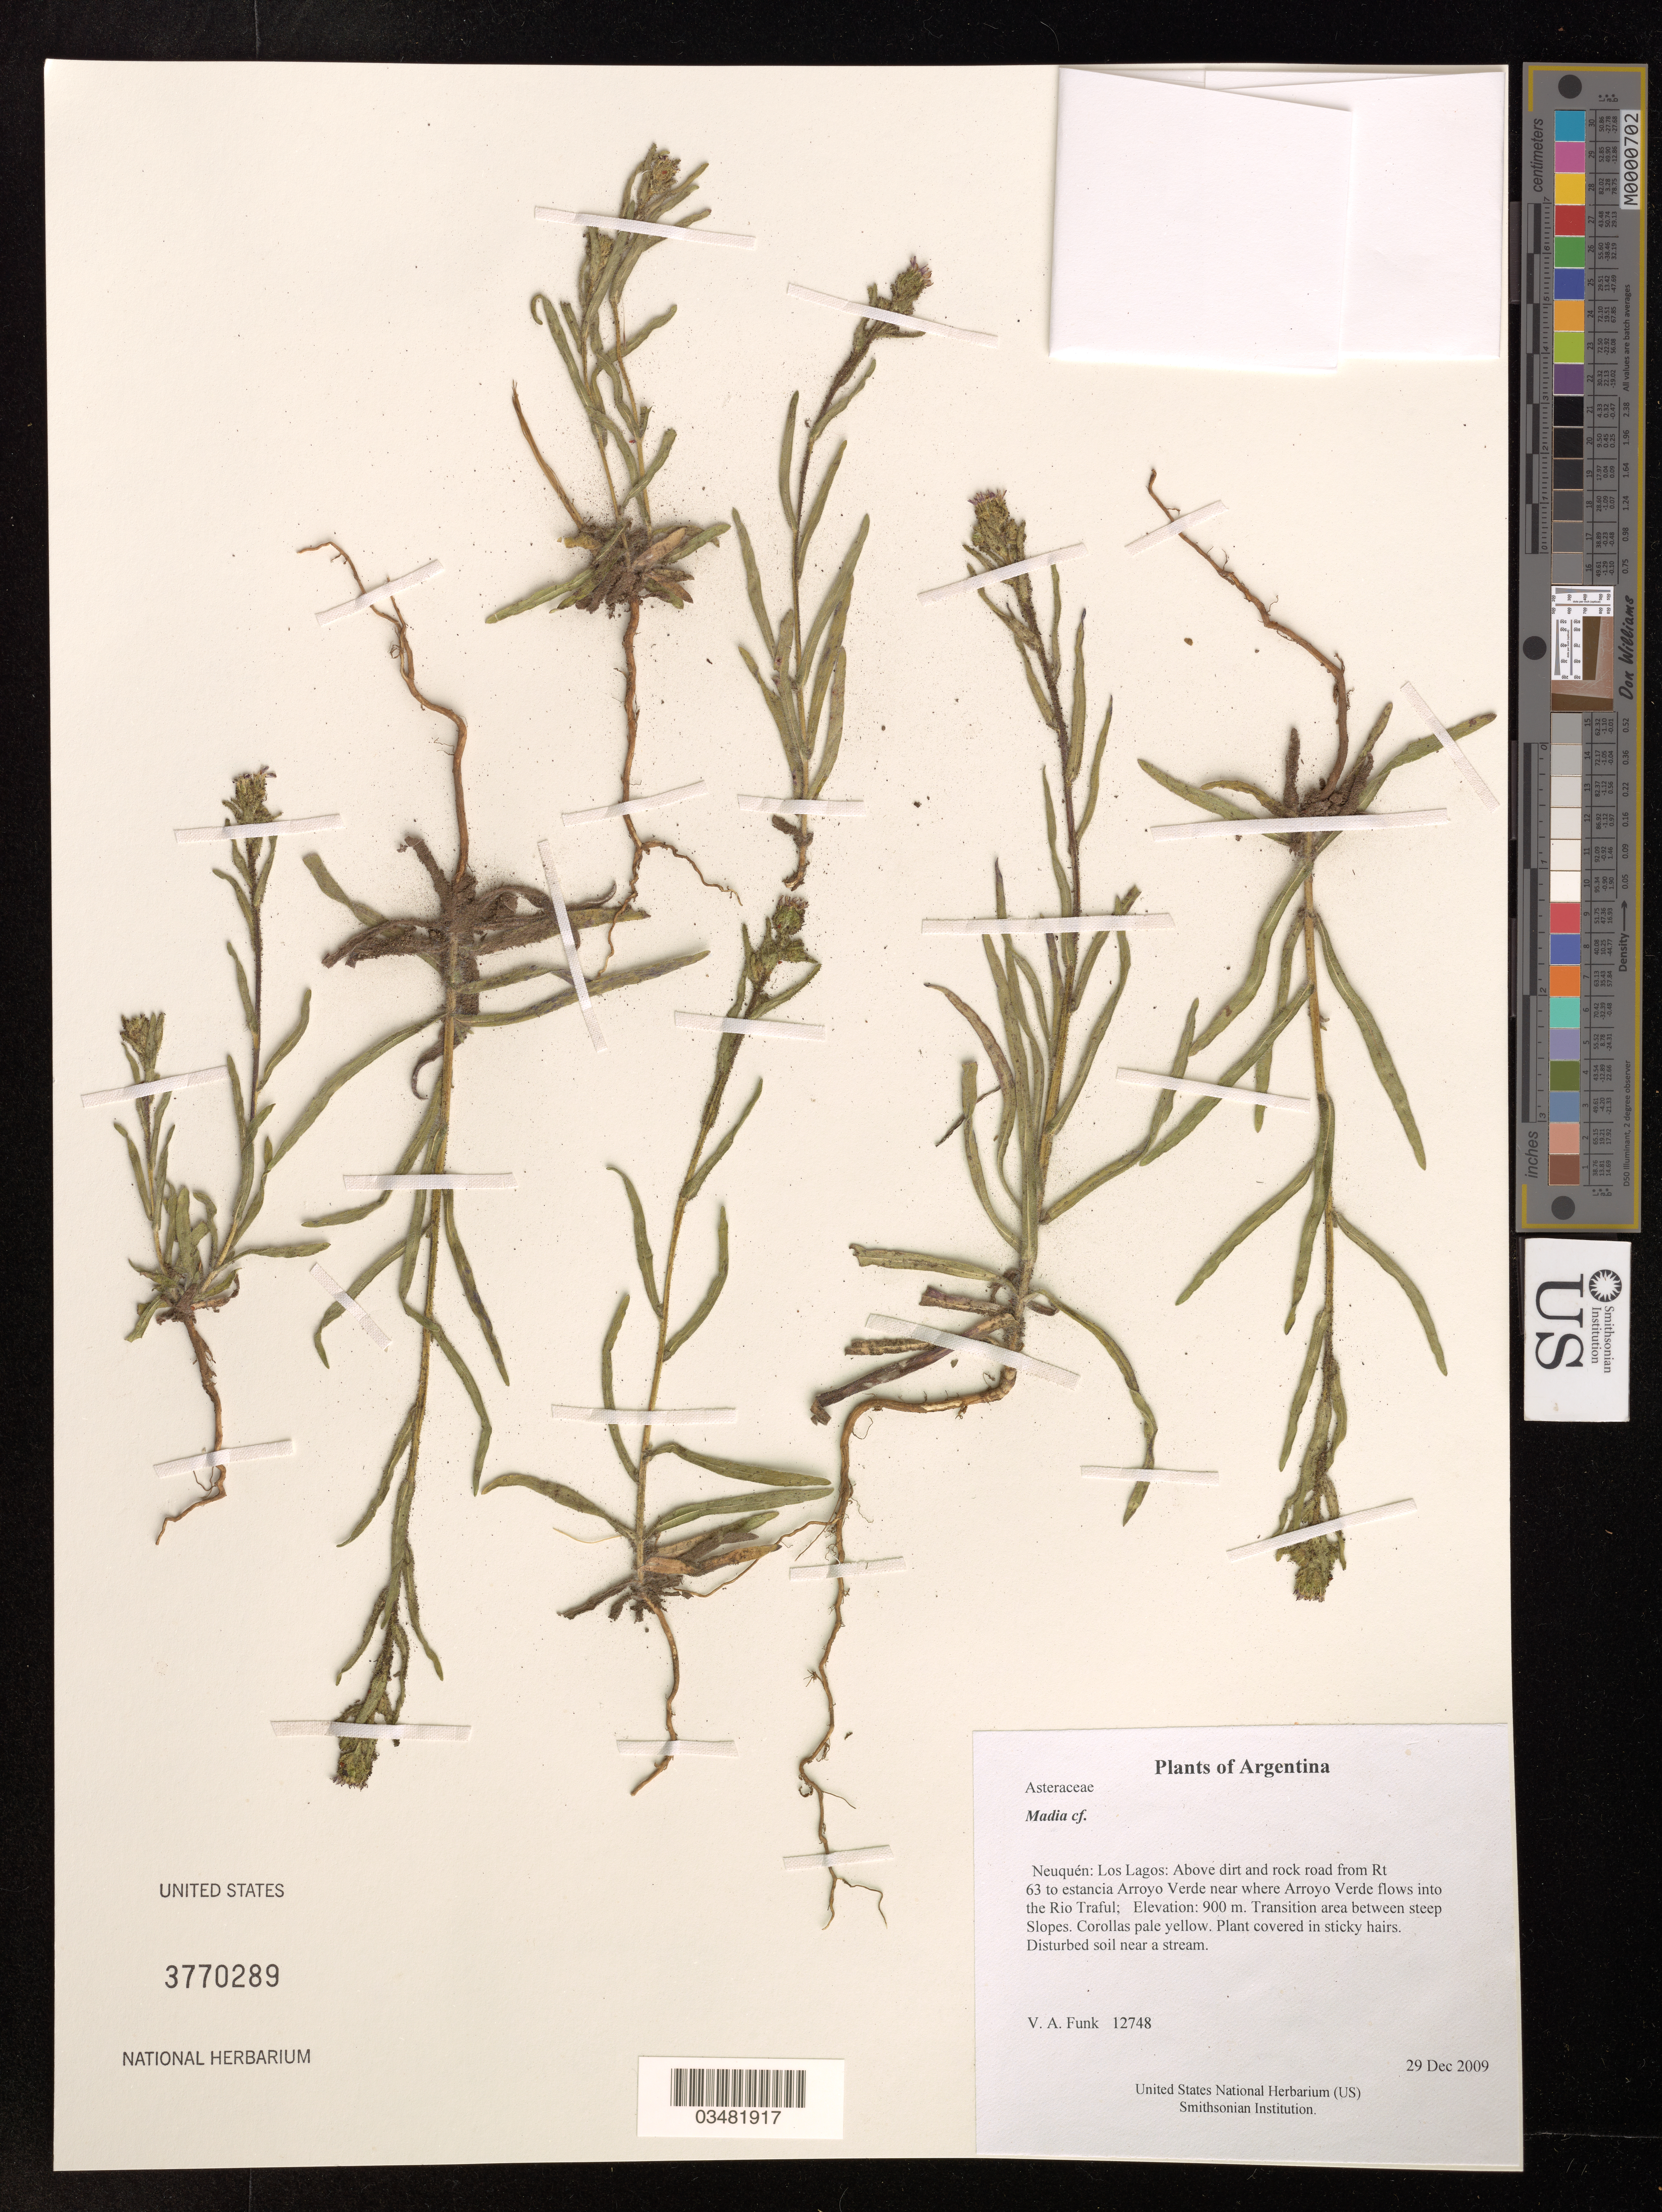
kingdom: Plantae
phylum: Tracheophyta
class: Magnoliopsida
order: Asterales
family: Asteraceae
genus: Madia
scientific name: Madia sp.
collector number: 12748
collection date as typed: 29 Dec 2009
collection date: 2009-12-29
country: Argentina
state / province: Neuquén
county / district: Los Lagos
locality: Above dirt and rock road from Rt 63 to estancia Arroyo Verde near where Arroyo Verde flows into the Rio Traful.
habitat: Transition area between stepp and ???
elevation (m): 900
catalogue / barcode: US 3770289